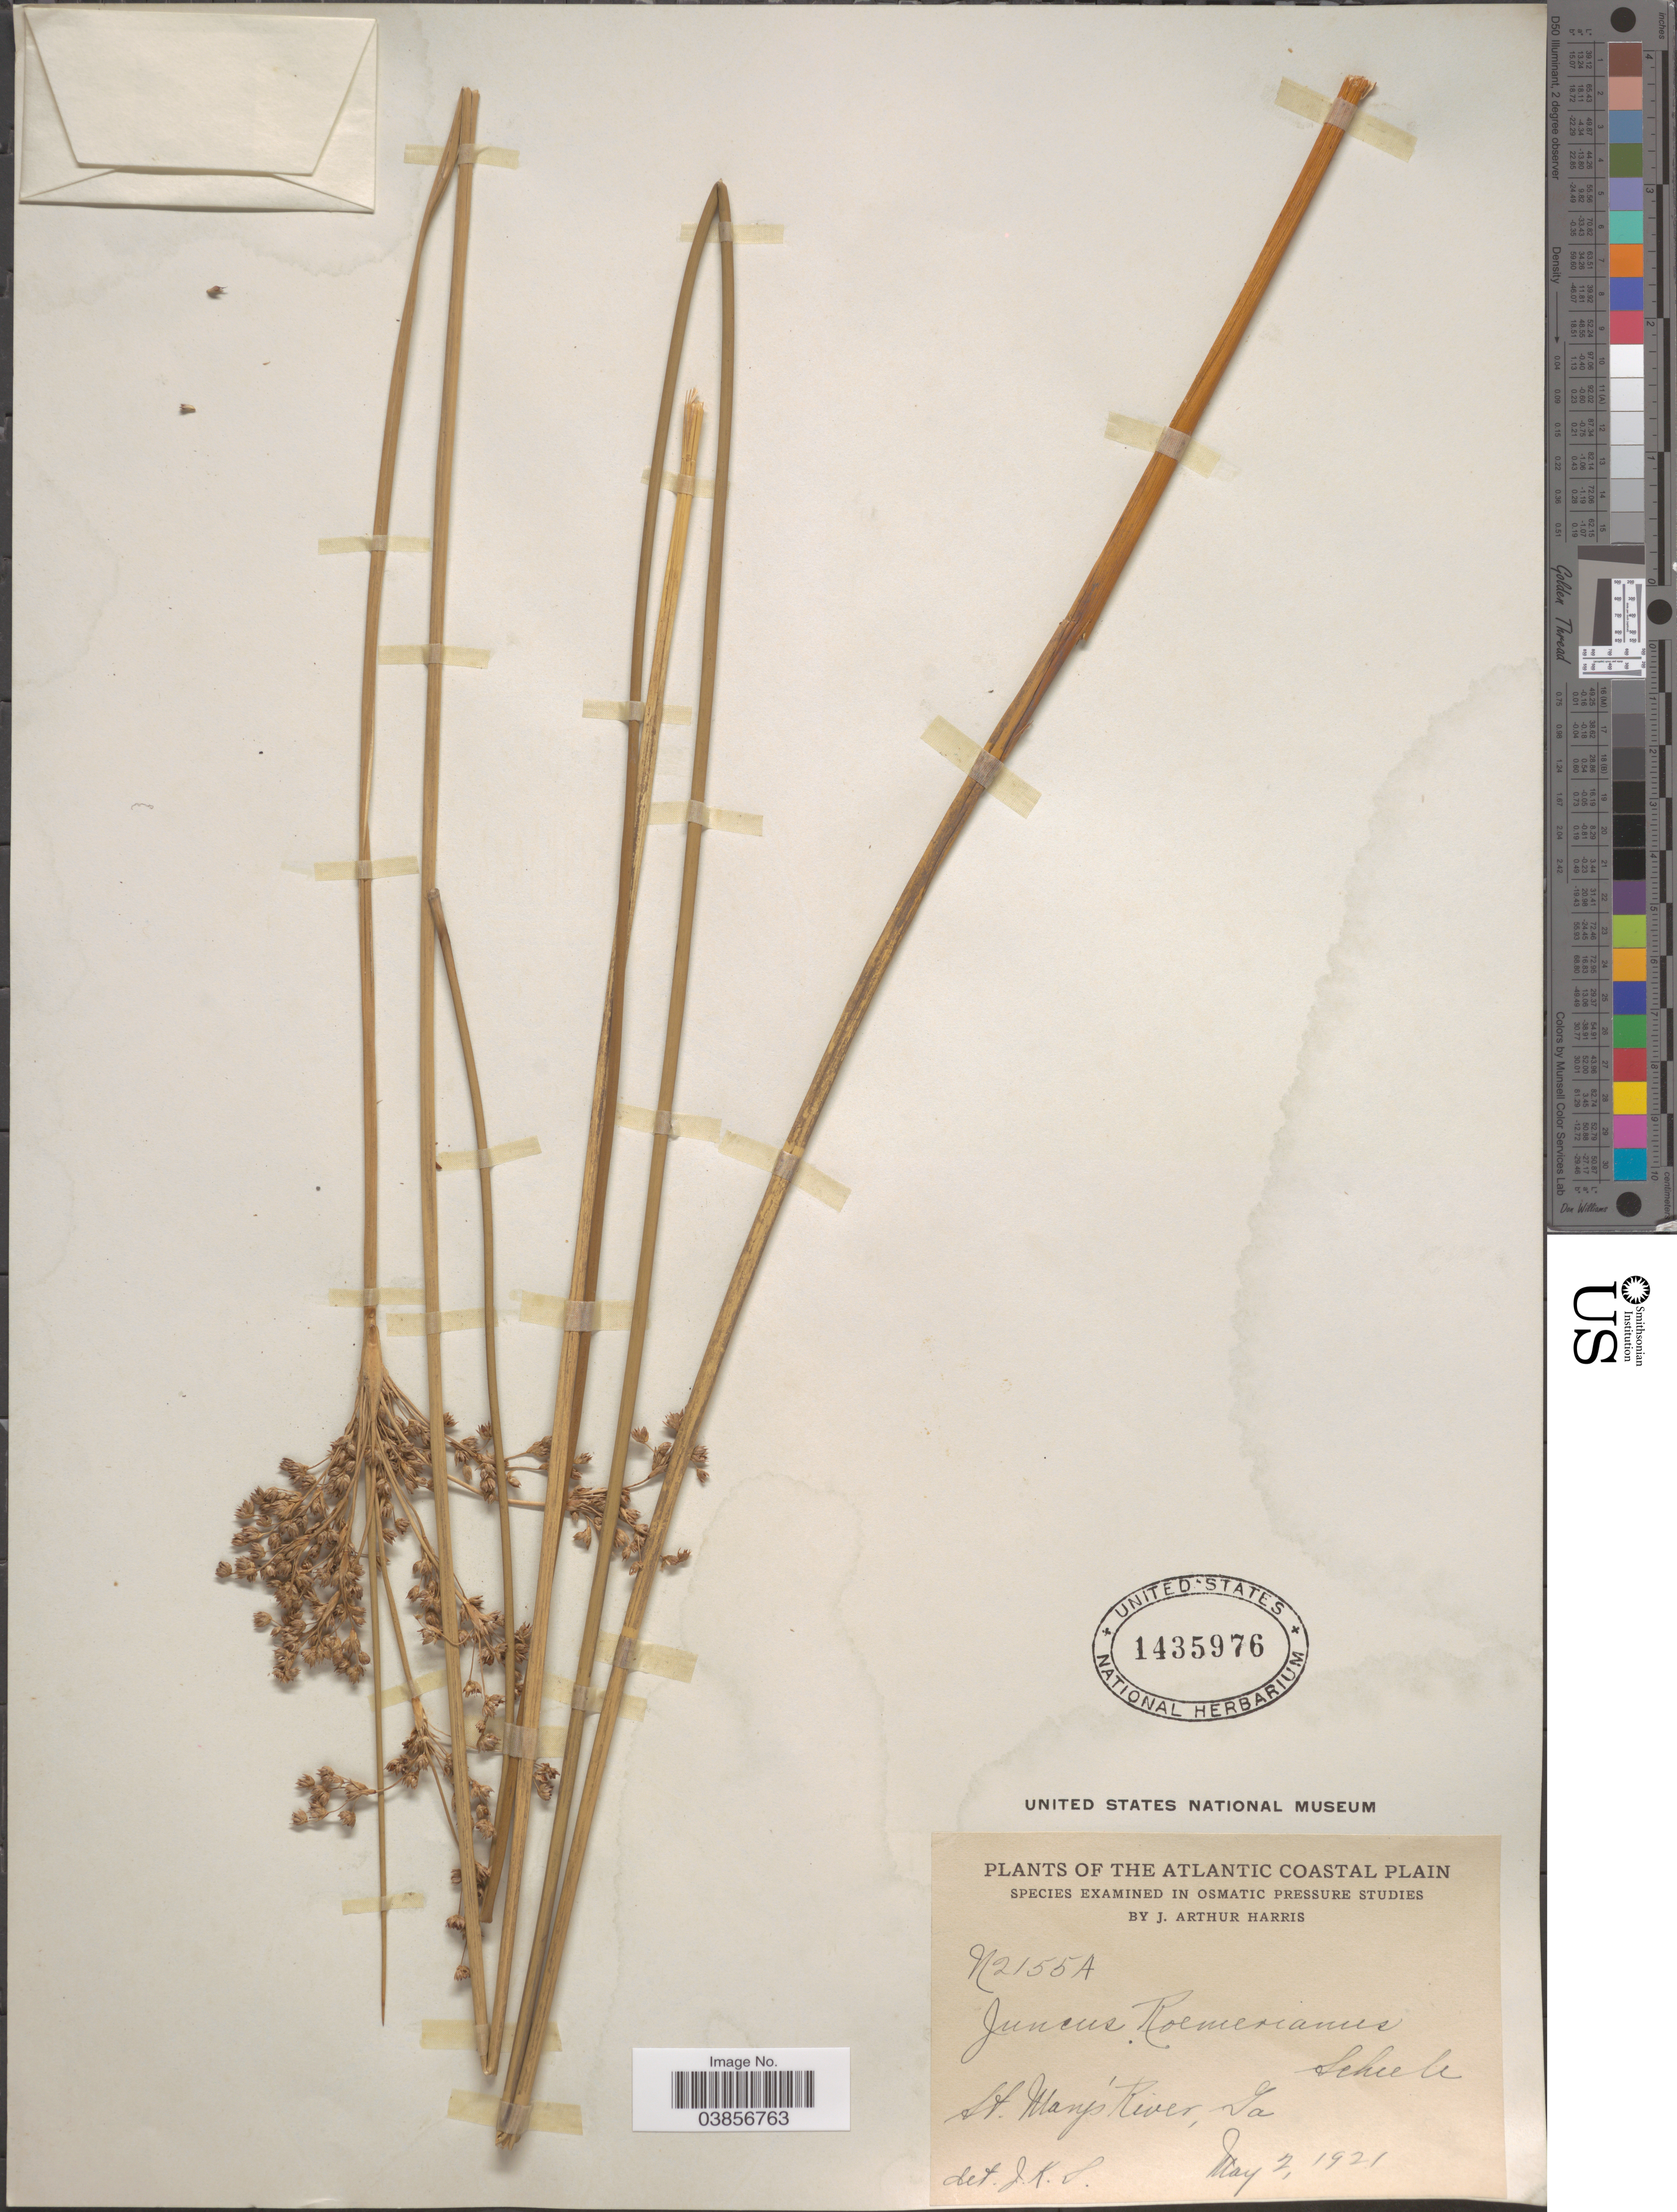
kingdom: Plantae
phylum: Tracheophyta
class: Liliopsida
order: Poales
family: Juncaceae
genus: Juncus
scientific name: Juncus roemerianus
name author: Scheele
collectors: J. A. Harris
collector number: N2155A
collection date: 1921-05-02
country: United States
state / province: Georgia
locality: The Atlantic Coastal Plain. St. Mary's River.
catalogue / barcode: US 1435976